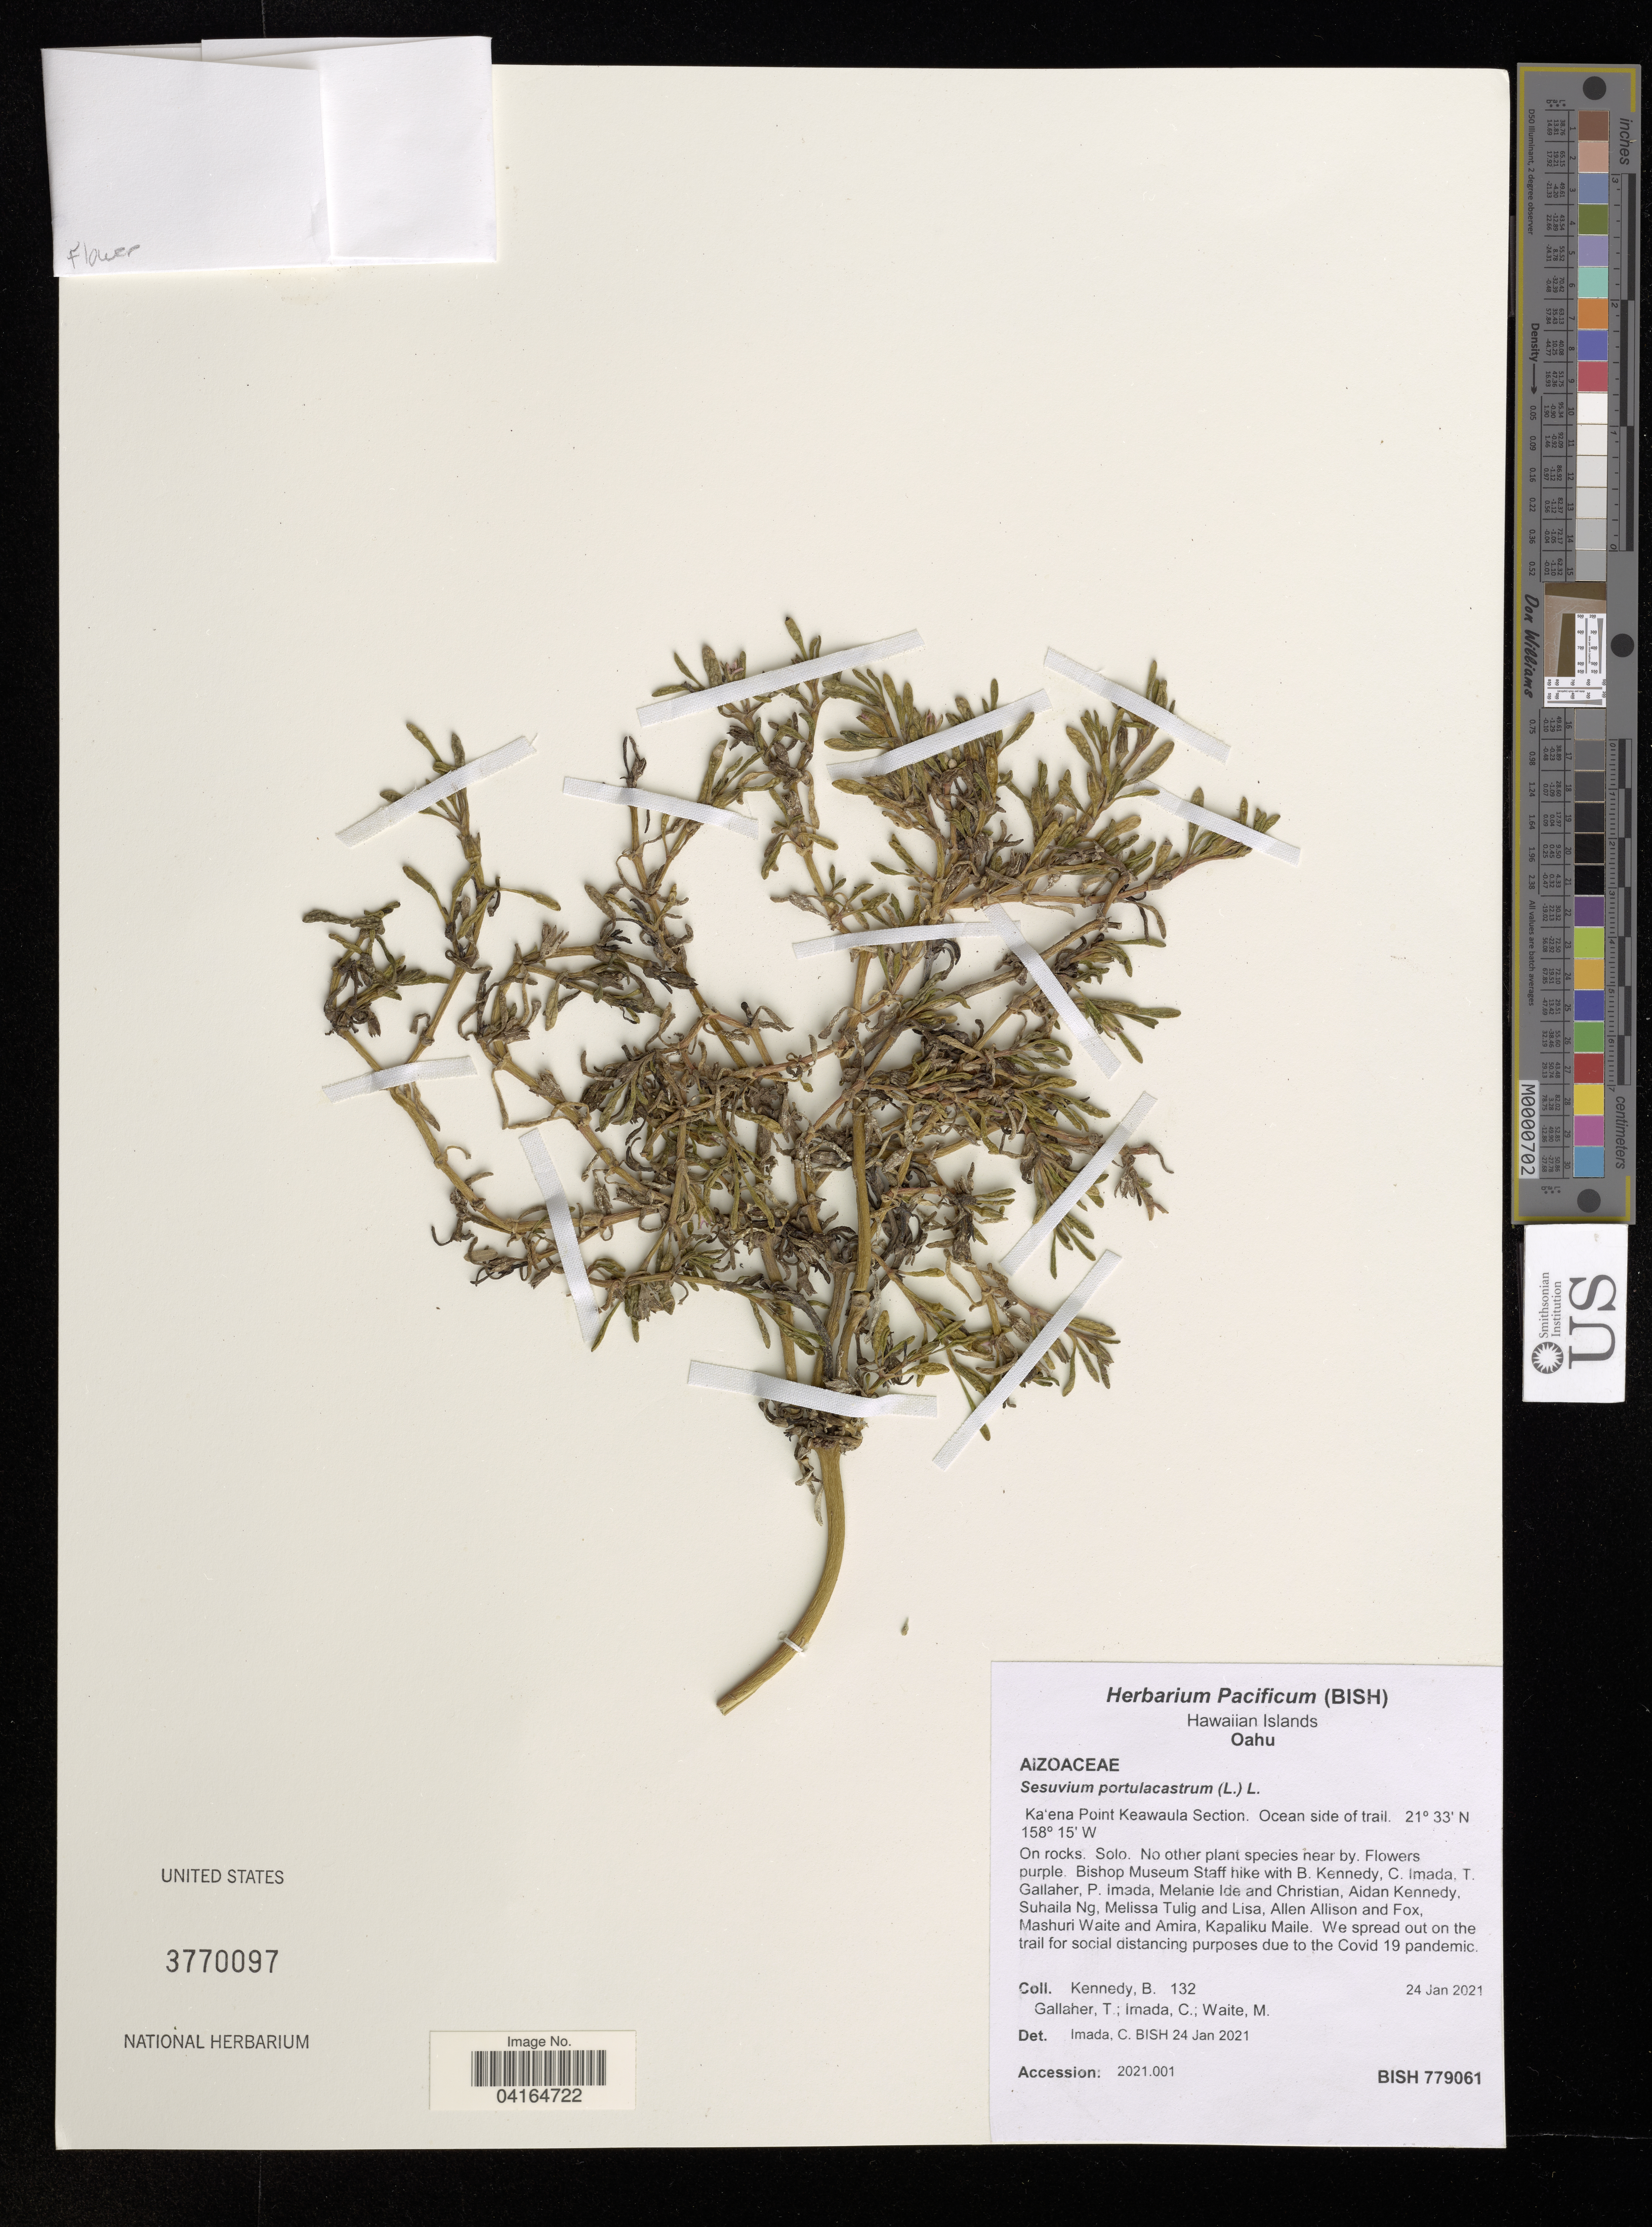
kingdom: Plantae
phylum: Tracheophyta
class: Magnoliopsida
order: Caryophyllales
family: Aizoaceae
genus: Sesuvium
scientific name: Sesuvium portulacastrum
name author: (L.) L.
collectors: B. Kennedy, T. Gallaher, C. Imada & M. Waite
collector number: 132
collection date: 2021-01-24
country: United States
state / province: Hawaii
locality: Hawaiian Islands. Oahu. Ka'ena Point Keawaula Section. Ocean side of trail.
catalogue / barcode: US 3770097